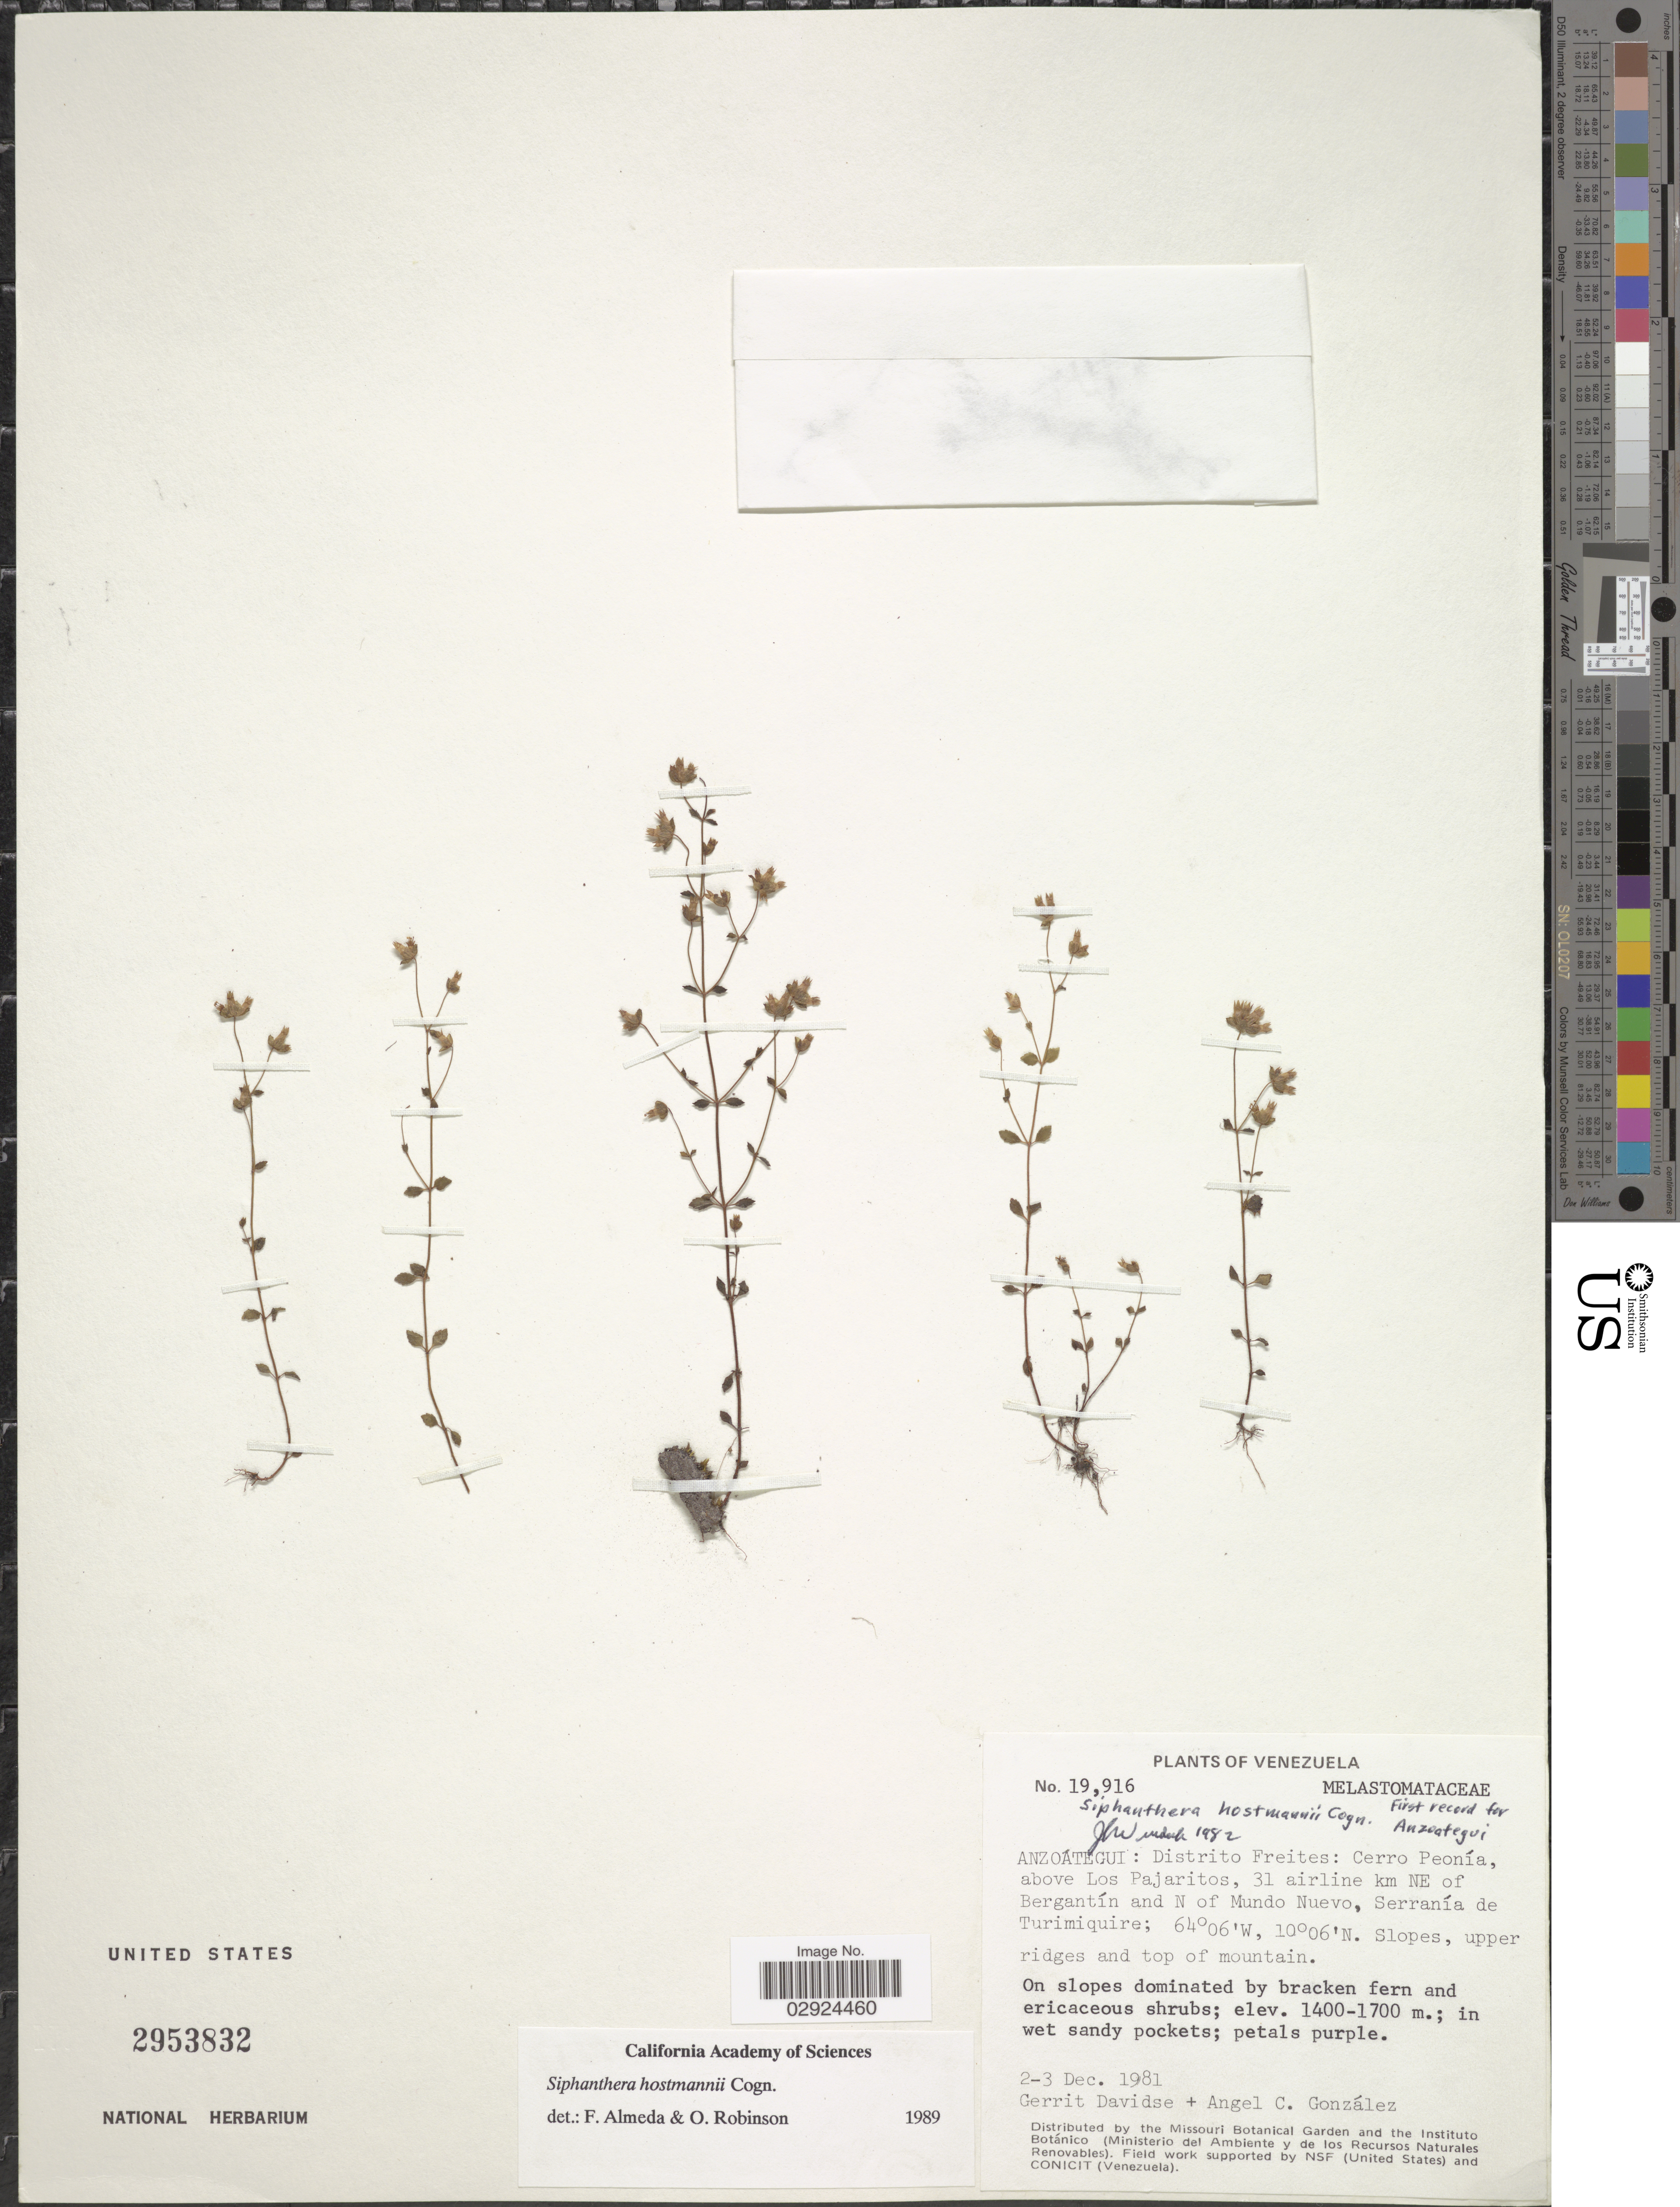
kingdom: Plantae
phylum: Tracheophyta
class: Magnoliopsida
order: Myrtales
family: Melastomataceae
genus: Siphanthera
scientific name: Siphanthera hostmannii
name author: Cogn.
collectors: G. Davidse & A. C. González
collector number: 19916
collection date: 1981-12-02/1981-12-03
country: Venezuela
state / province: Anzoategui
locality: Distrito Freites: Cerro Peonía, above Los Pajaritos, 31 airline km NE of Bergantín and N of Mundo Nuevo, Serranía de Turimiquire.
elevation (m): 1400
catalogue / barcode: US 2953832